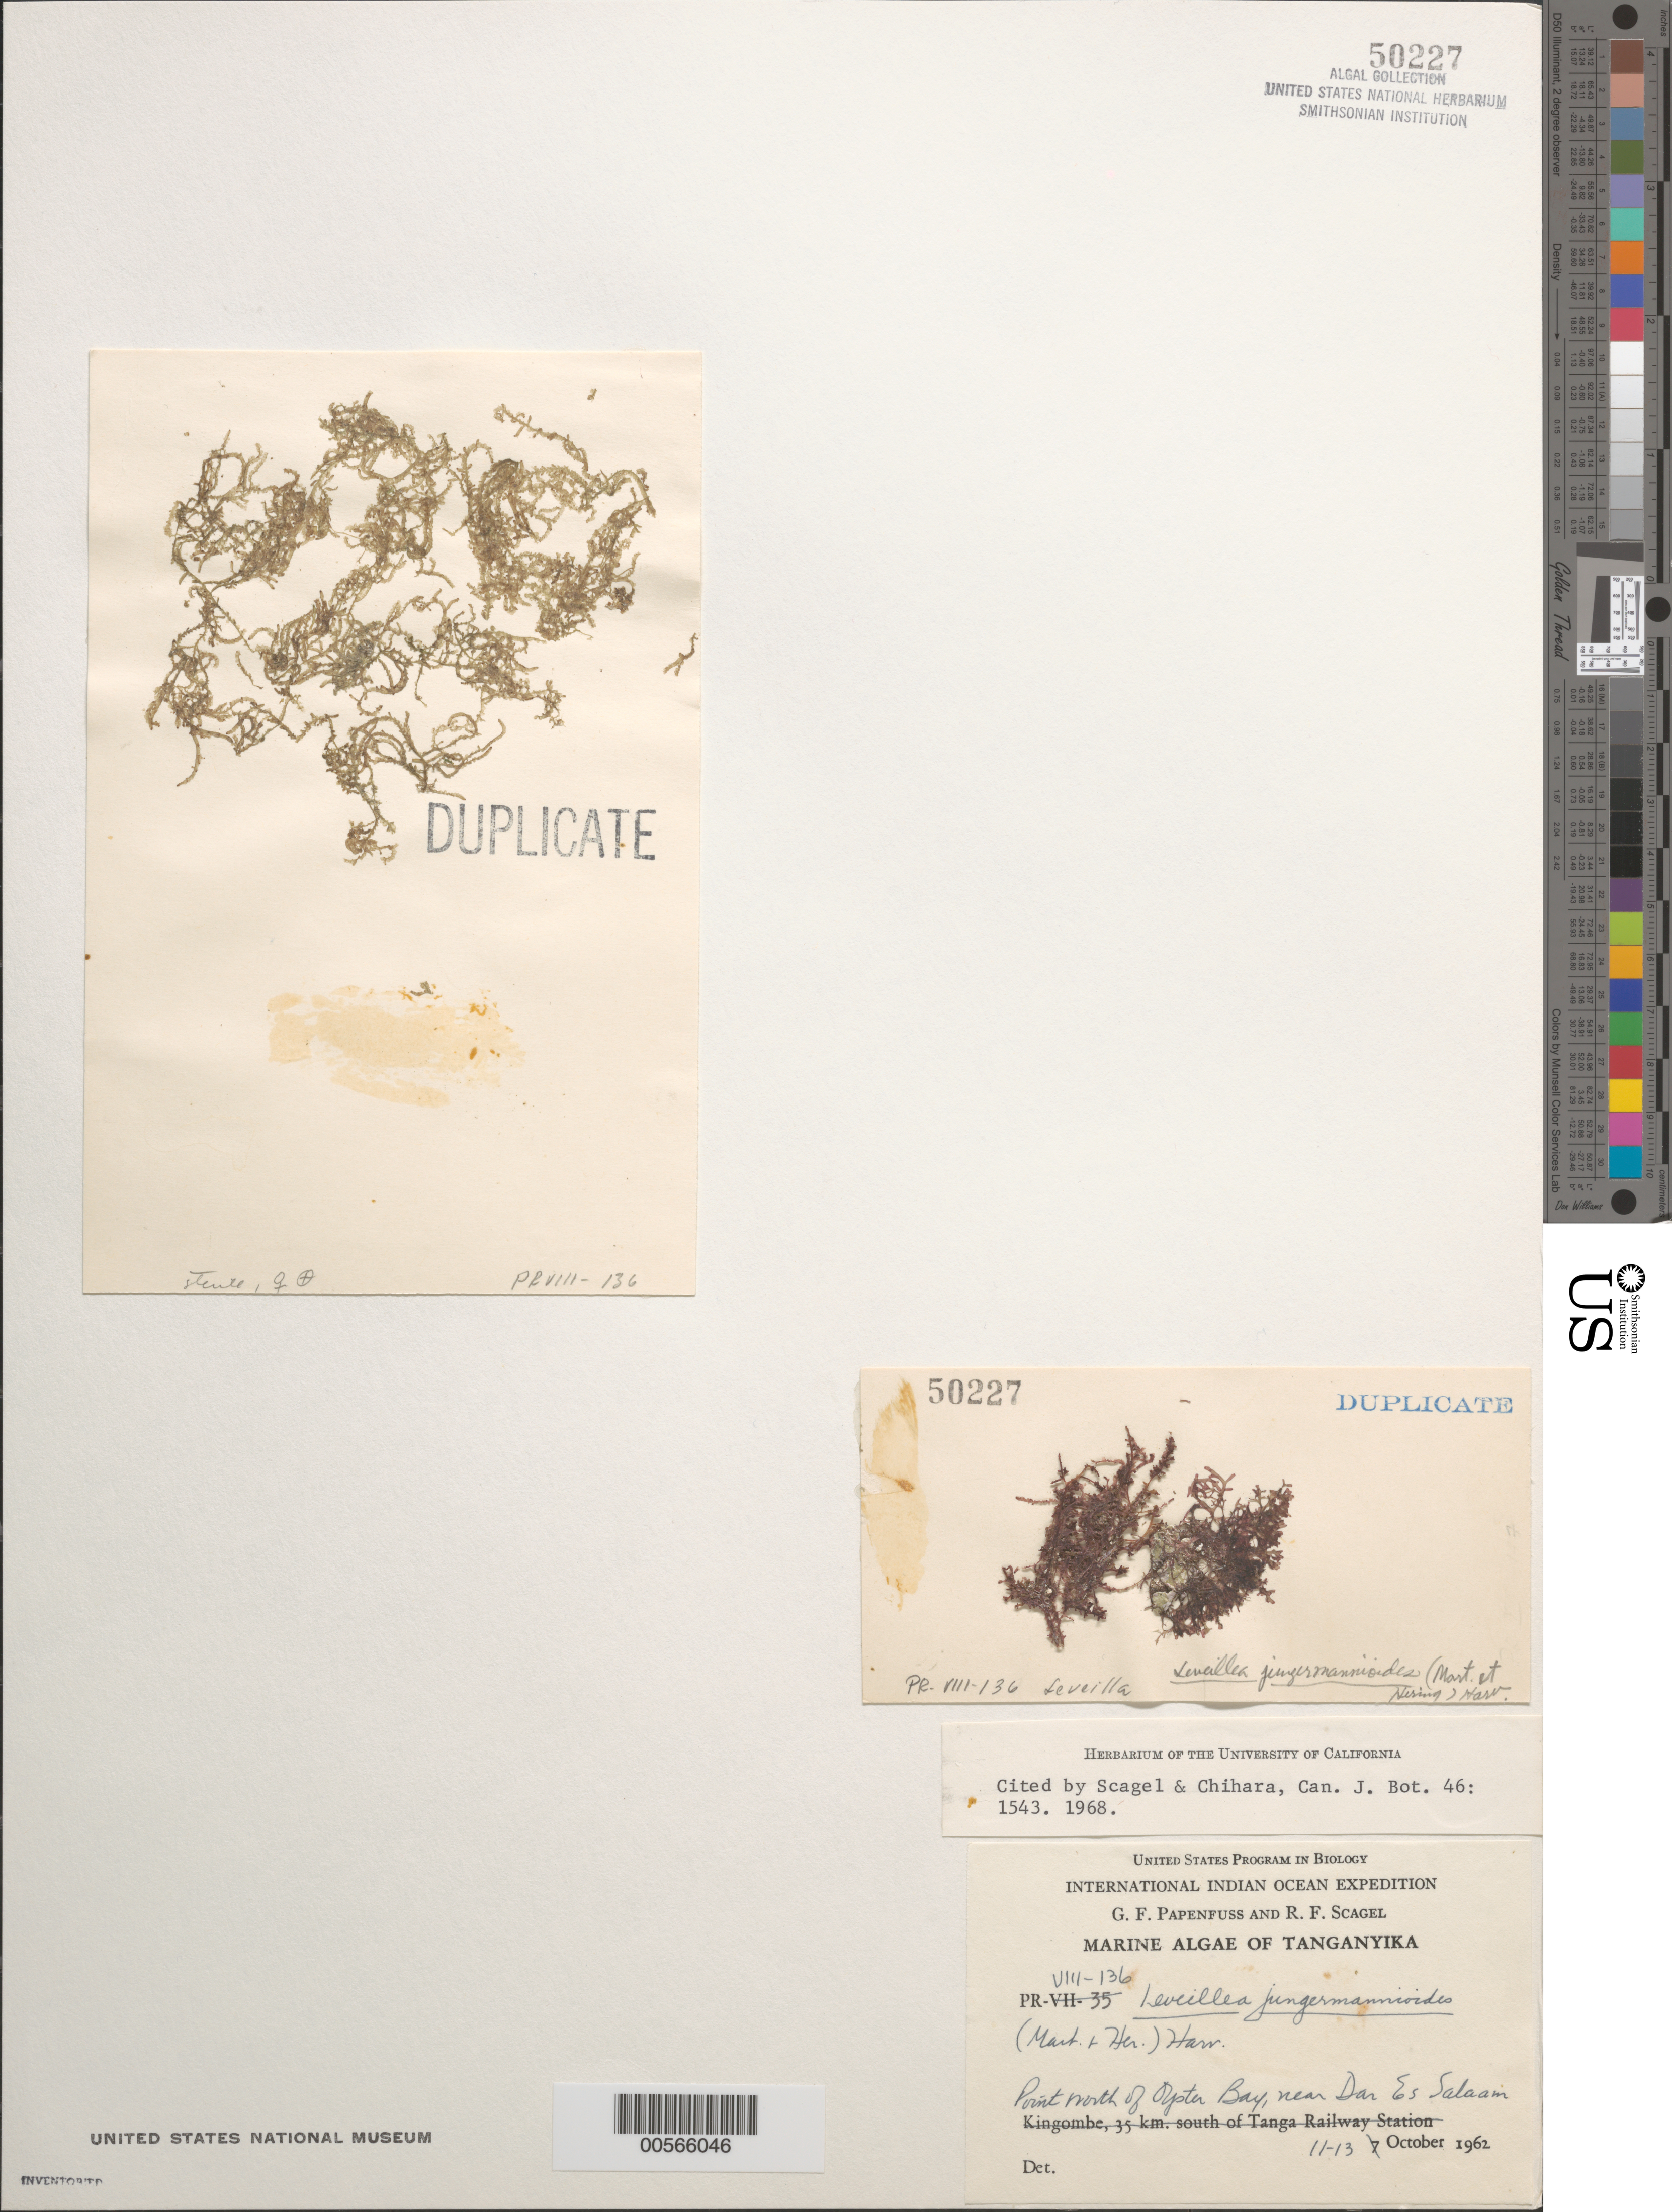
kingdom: Plantae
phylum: Rhodophyta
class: Florideophyceae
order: Ceramiales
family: Rhodomelaceae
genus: Leveillea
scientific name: Leveillea jungermannioides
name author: (Hering & G. Martens in G. Martens & Hering) Harv.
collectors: G. Papenfuss & R. F. Scagel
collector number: PR-VIII-136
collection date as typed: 11 Oct 1962 to 13 Oct 1962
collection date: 1962-10-11/1962-10-13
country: Tanzania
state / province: Dar es Salaam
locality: Point north of Oyster Bay, near Dar Es Salaam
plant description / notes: International Indian Ocean Expedition, 1962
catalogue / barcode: US 50227